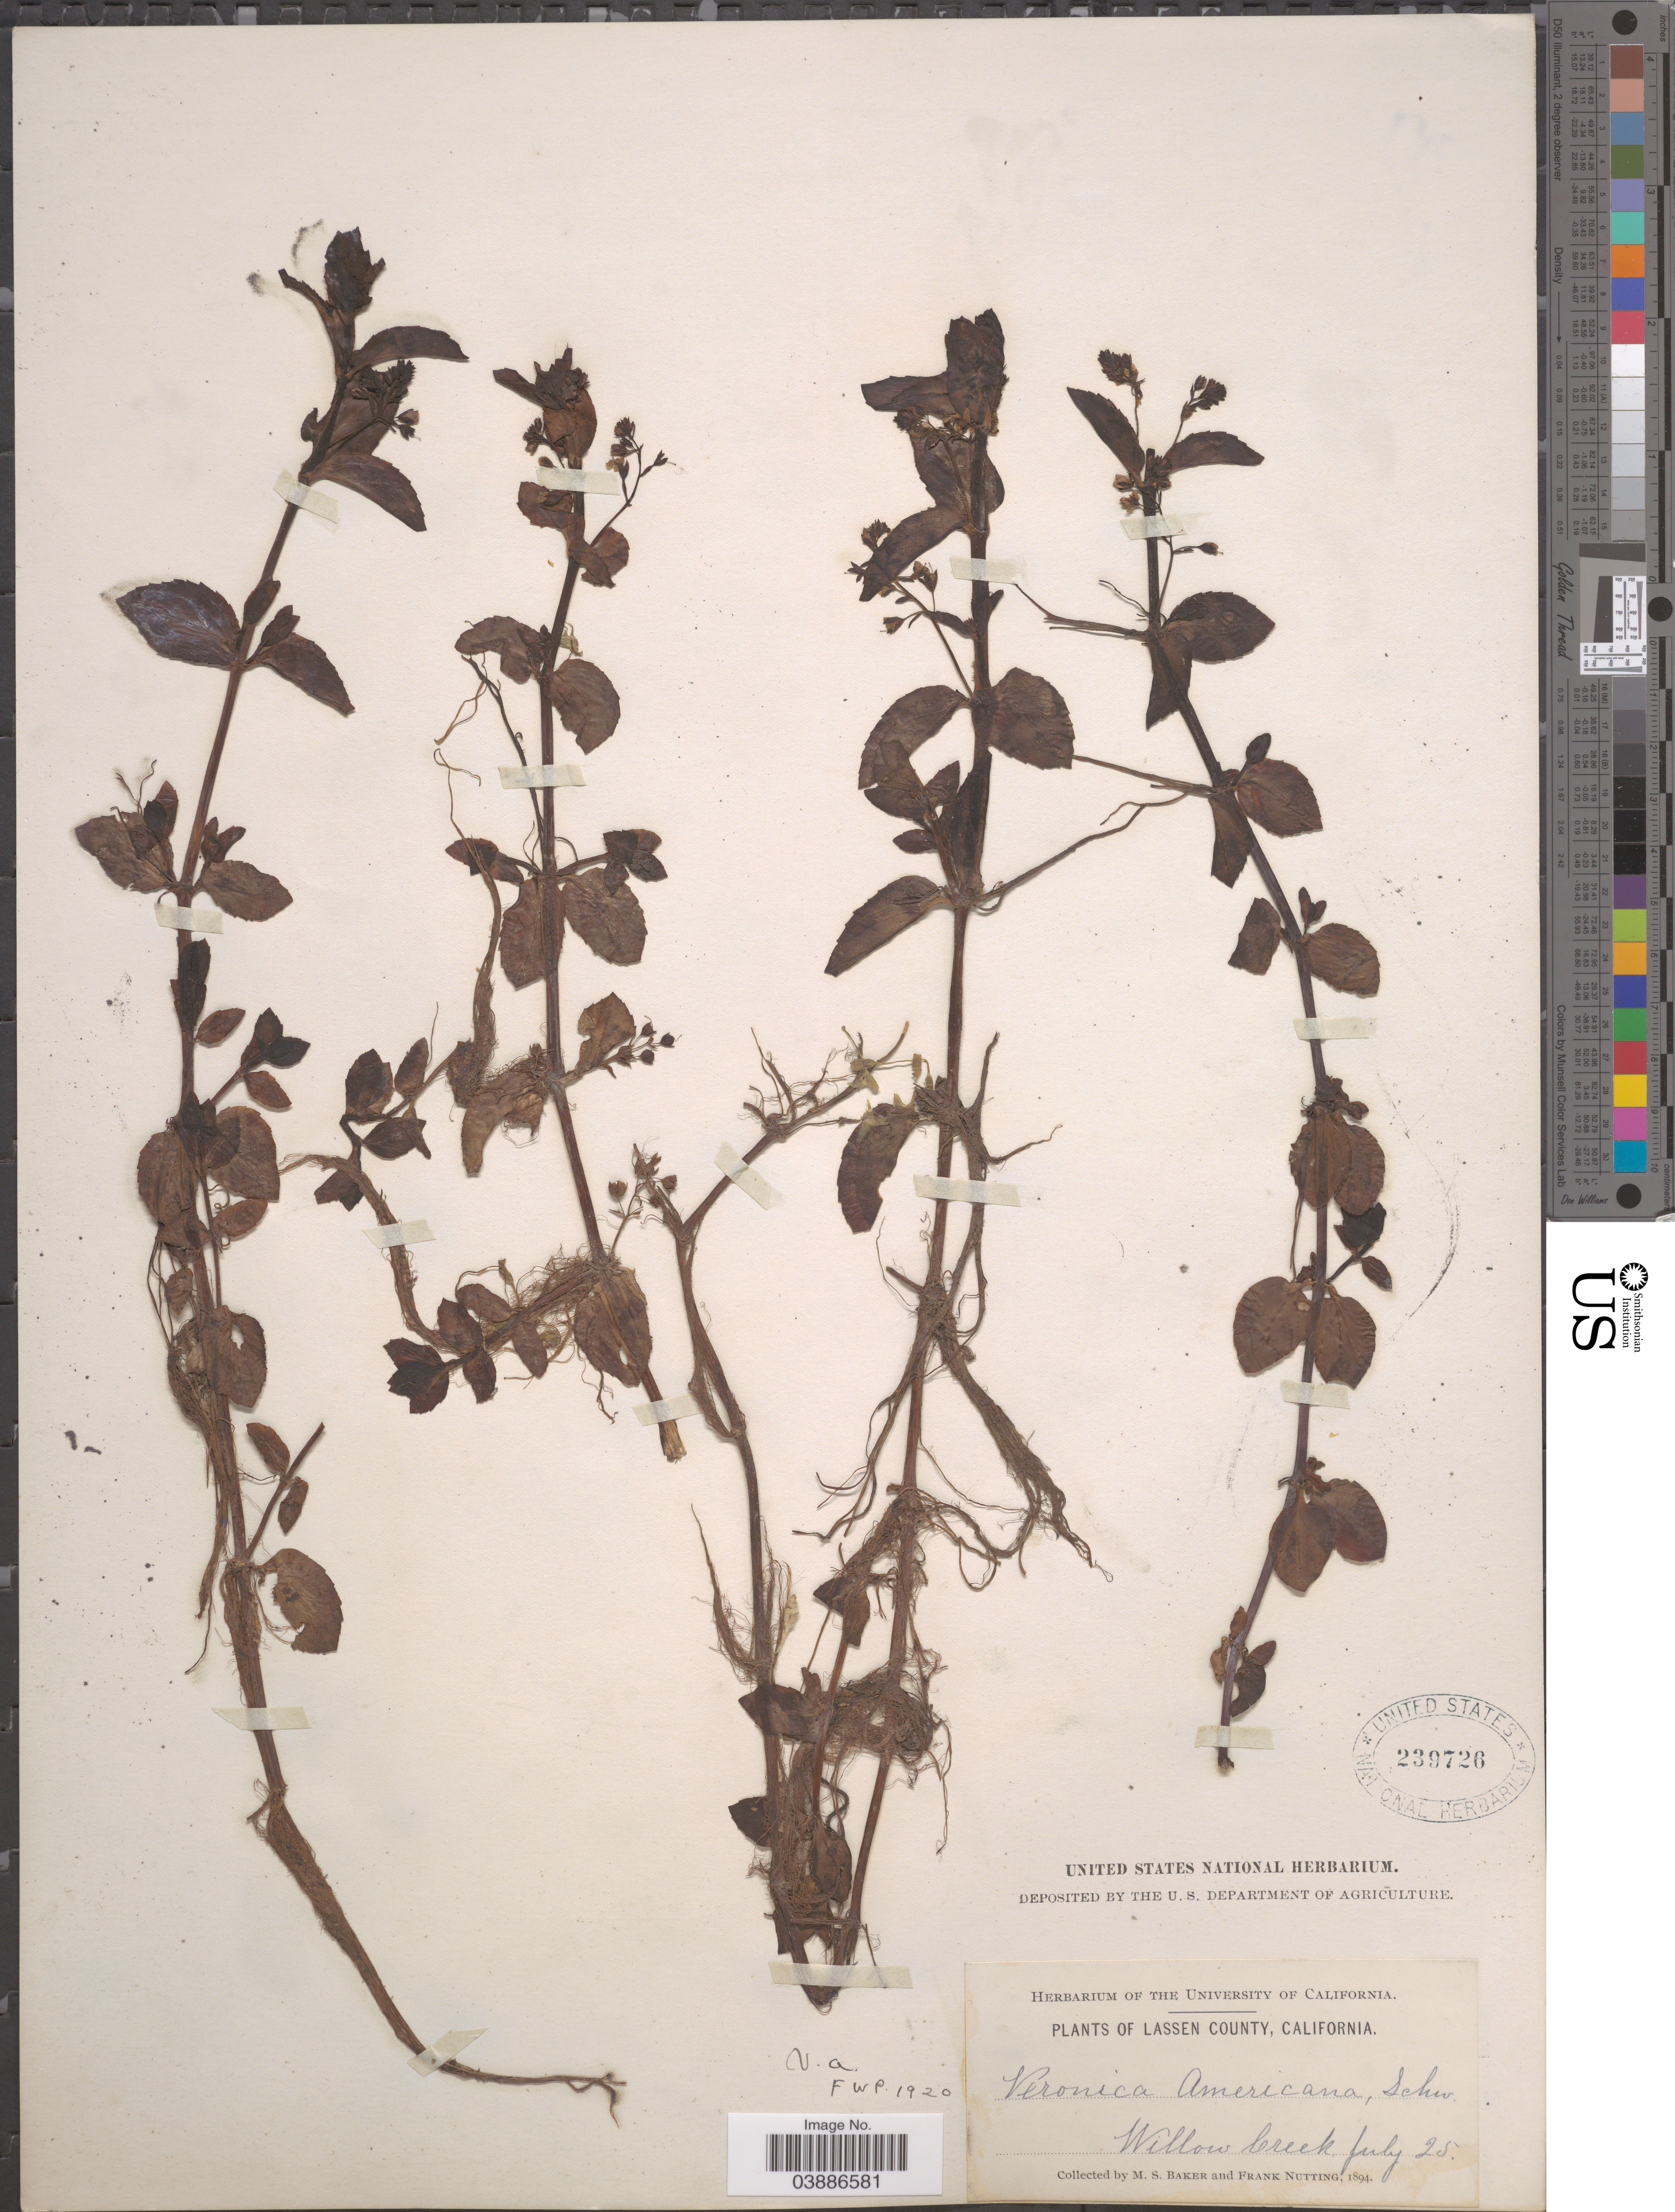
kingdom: Plantae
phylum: Tracheophyta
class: Magnoliopsida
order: Lamiales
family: Plantaginaceae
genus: Veronica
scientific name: Veronica americana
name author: Schwein. ex Benth.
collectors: M. S. Baker & F. Nutting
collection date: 1894-07-25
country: United States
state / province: California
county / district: Lassen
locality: Lassen County. Willow Creek.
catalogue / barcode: US 239726